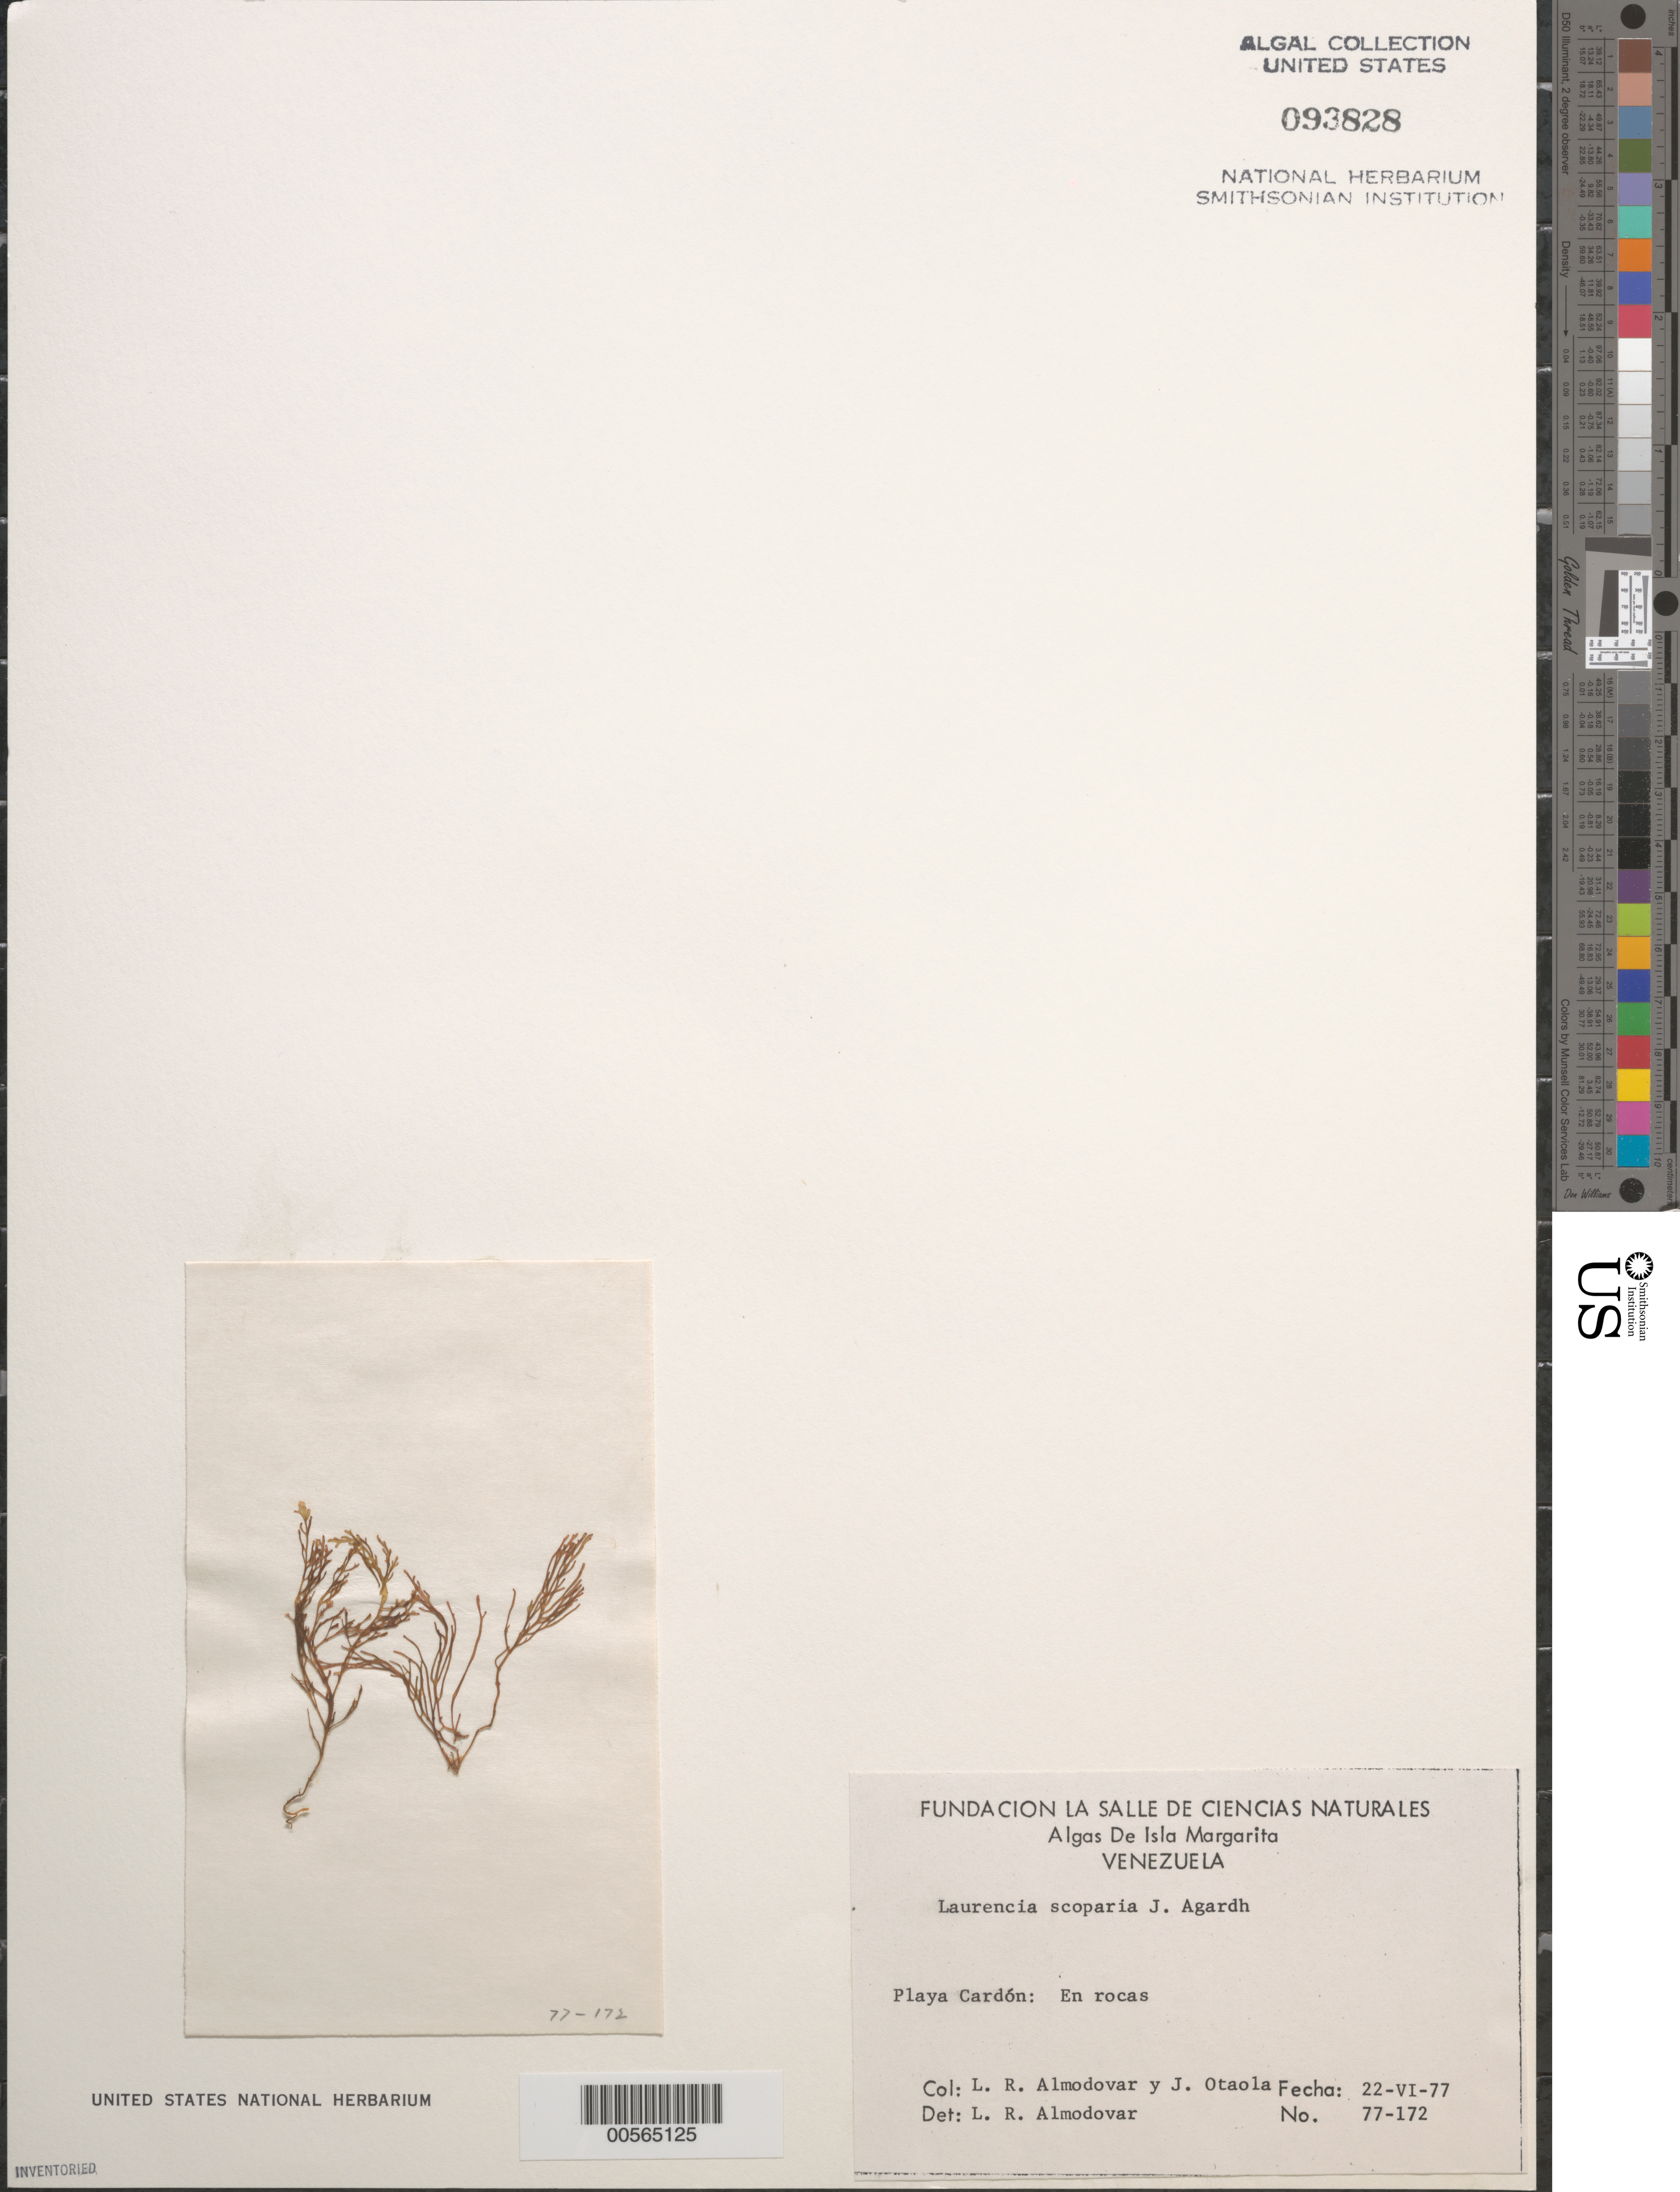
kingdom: Plantae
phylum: Rhodophyta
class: Florideophyceae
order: Ceramiales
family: Rhodomelaceae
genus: Laurencia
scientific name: Laurencia dendroidea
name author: J. Agardh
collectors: L. Almodovar & J. Otaola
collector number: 77-172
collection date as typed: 22 Jun 1977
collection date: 1977-06-22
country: Venezuela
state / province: Nueva Esparta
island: Margarita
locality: Playa Cardon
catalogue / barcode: US 93828